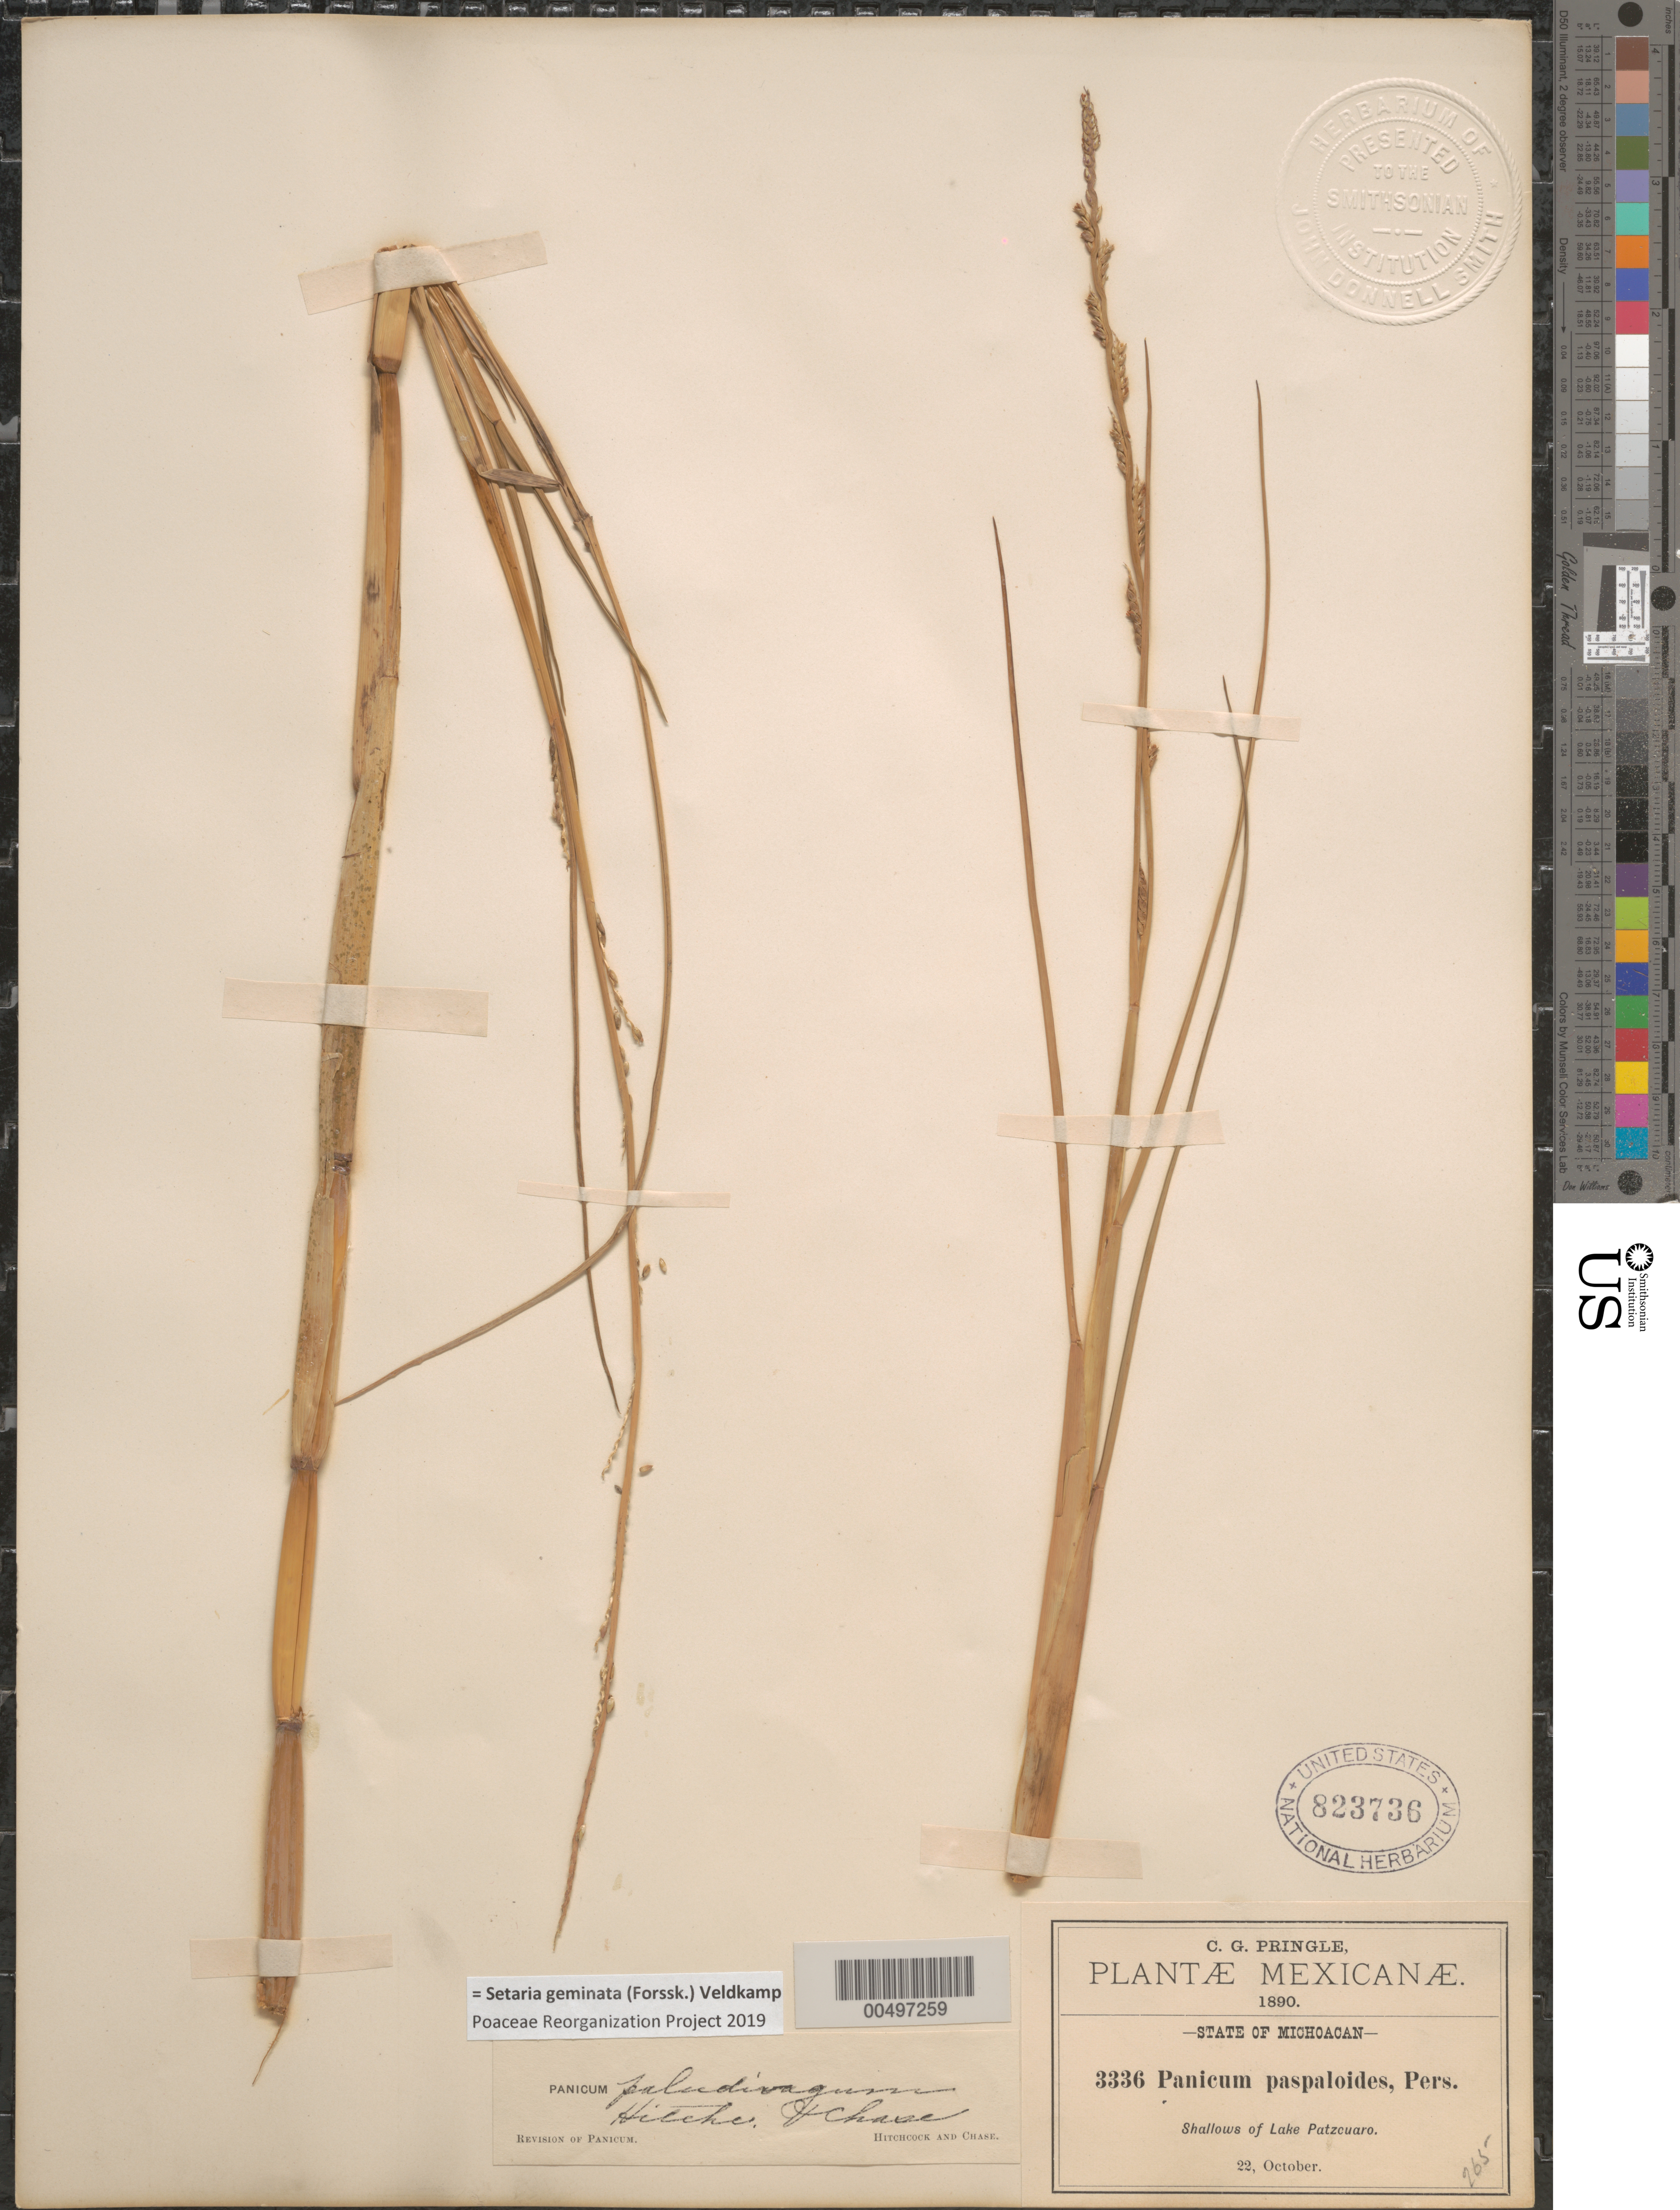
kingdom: Plantae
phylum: Tracheophyta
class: Liliopsida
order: Poales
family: Poaceae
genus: Setaria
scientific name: Setaria geminata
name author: (Forssk.) Veldkamp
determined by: Poaceae Reorganization Project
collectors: C. G. Pringle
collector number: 3336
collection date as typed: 22 Oct 1890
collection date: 1890-10-22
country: Mexico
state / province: Michoacán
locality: Shallows of Lake Patzcuaro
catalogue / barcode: US 823736